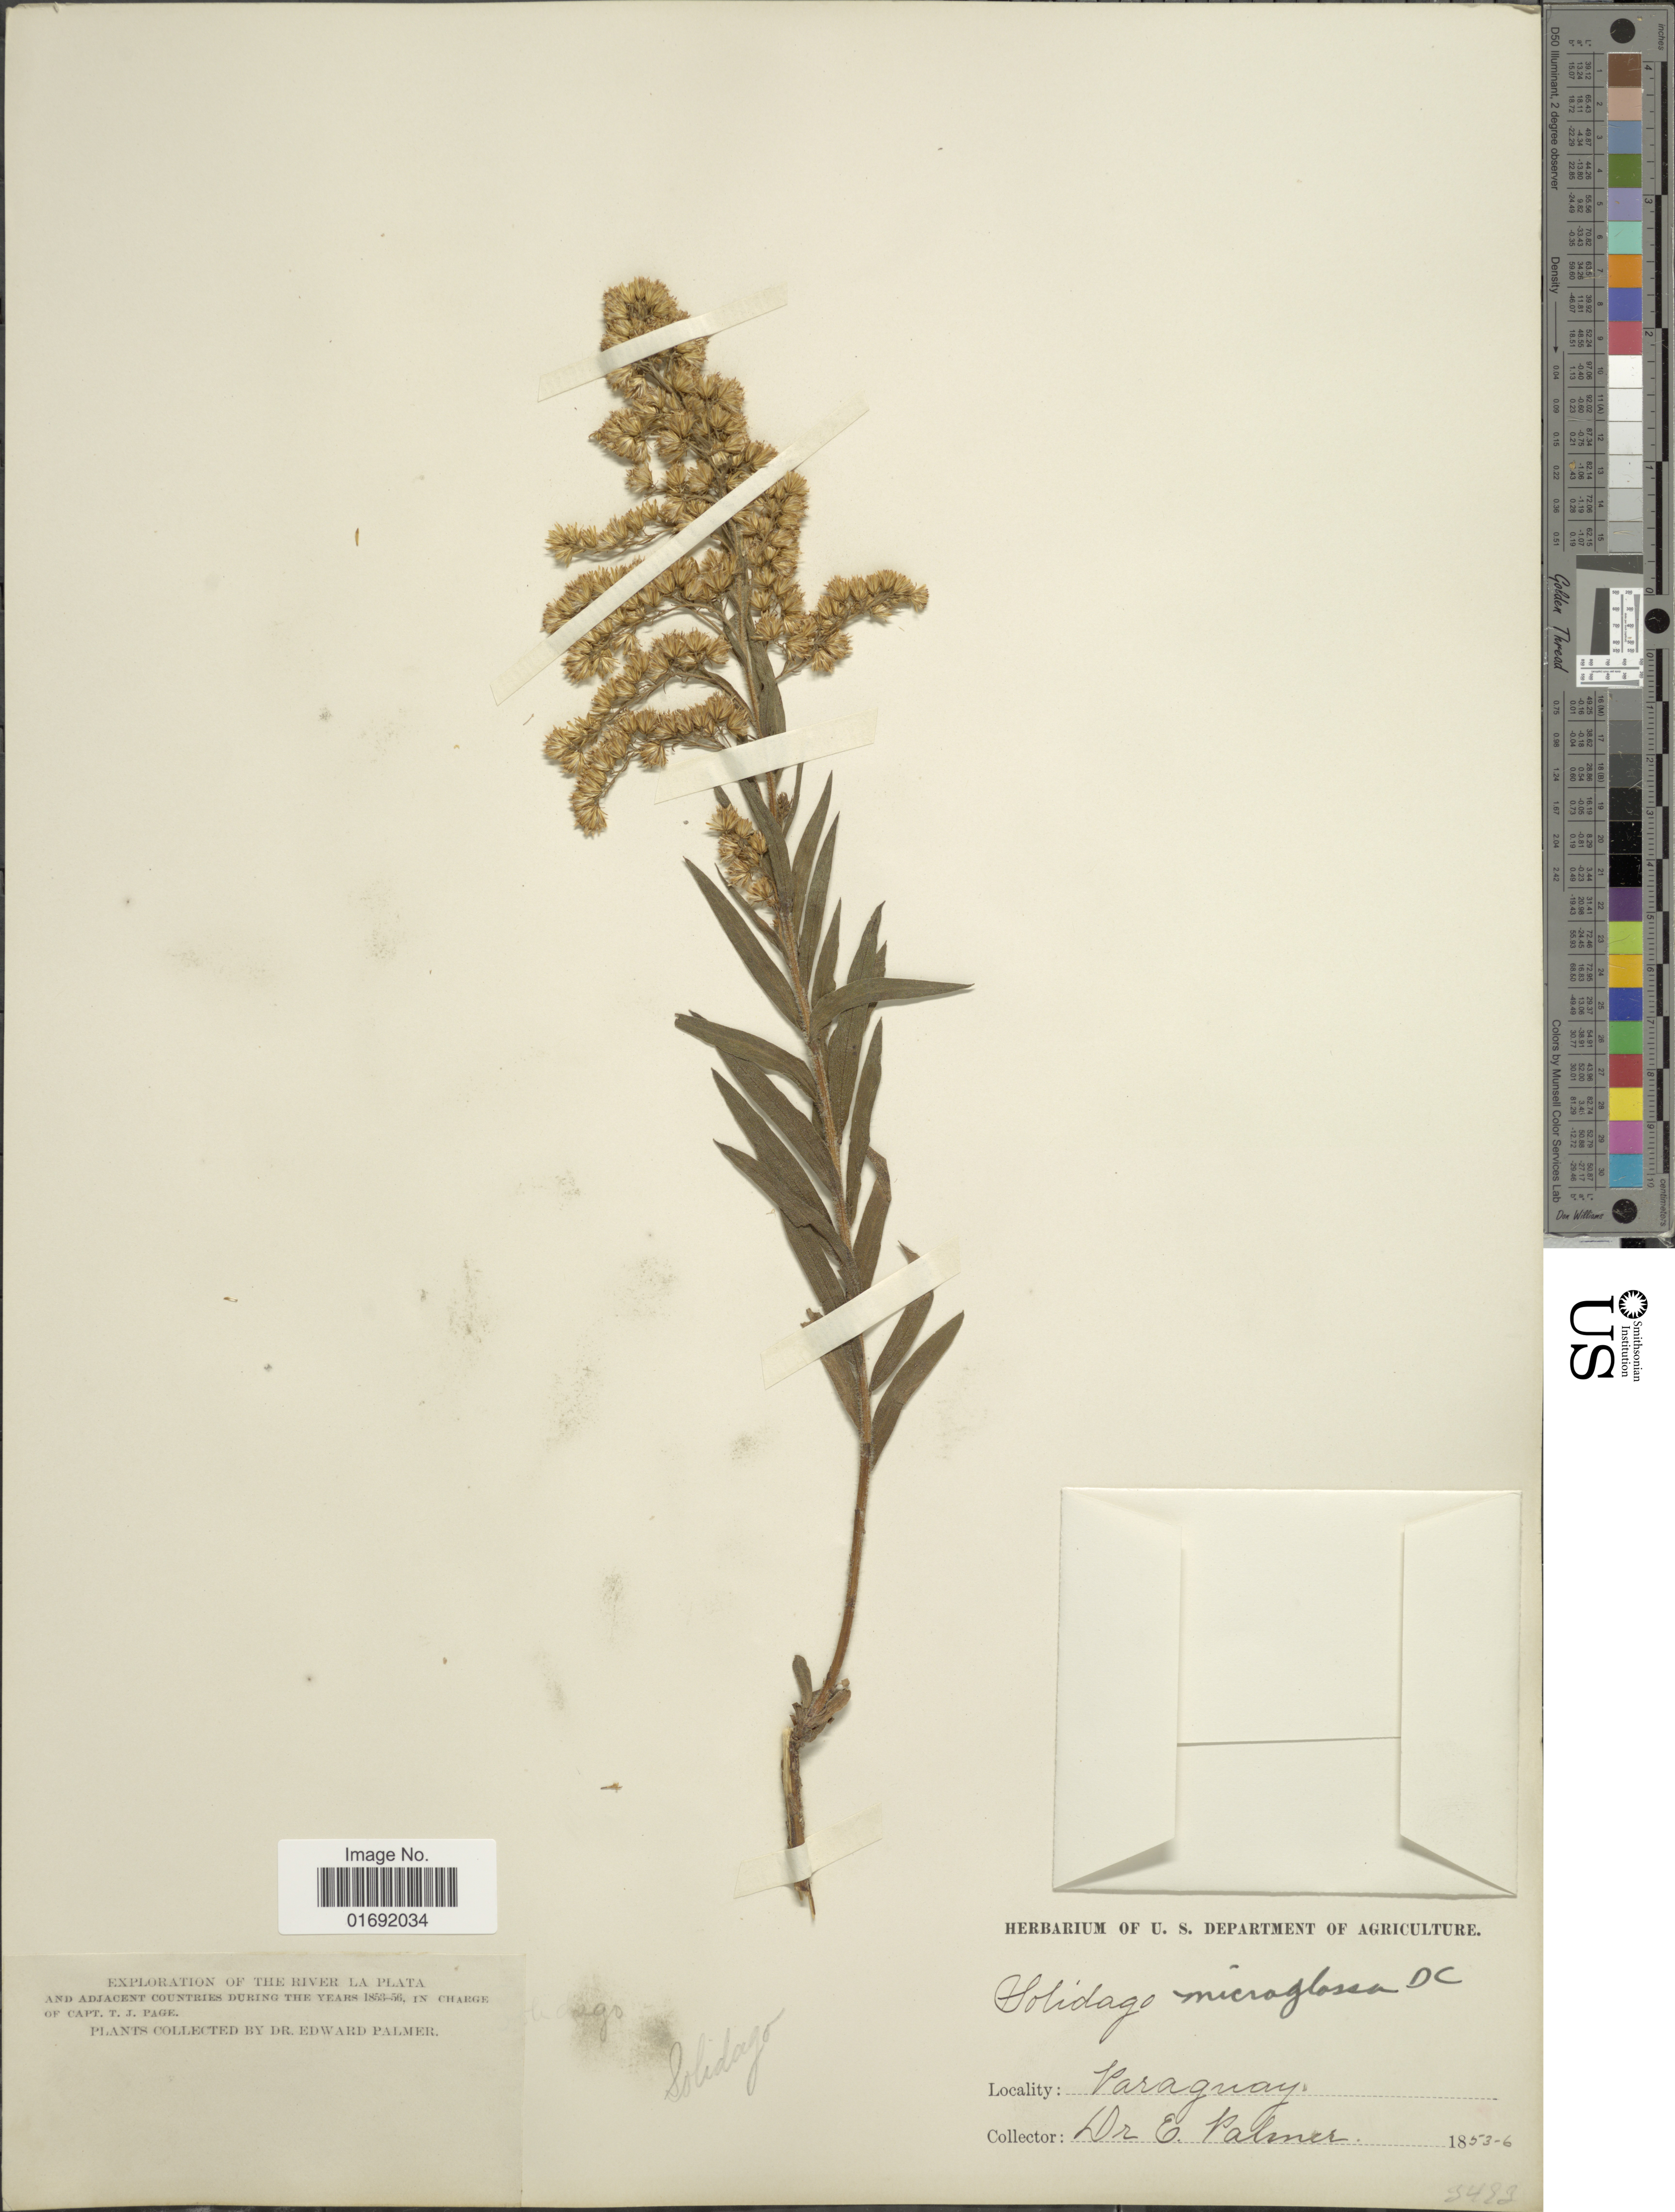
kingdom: Plantae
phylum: Tracheophyta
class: Magnoliopsida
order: Asterales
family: Asteraceae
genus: Solidago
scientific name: Solidago chilensis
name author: Meyen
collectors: E. Palmer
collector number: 3483*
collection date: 1853/1856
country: Paraguay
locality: River La Plata and Adjacent Countries